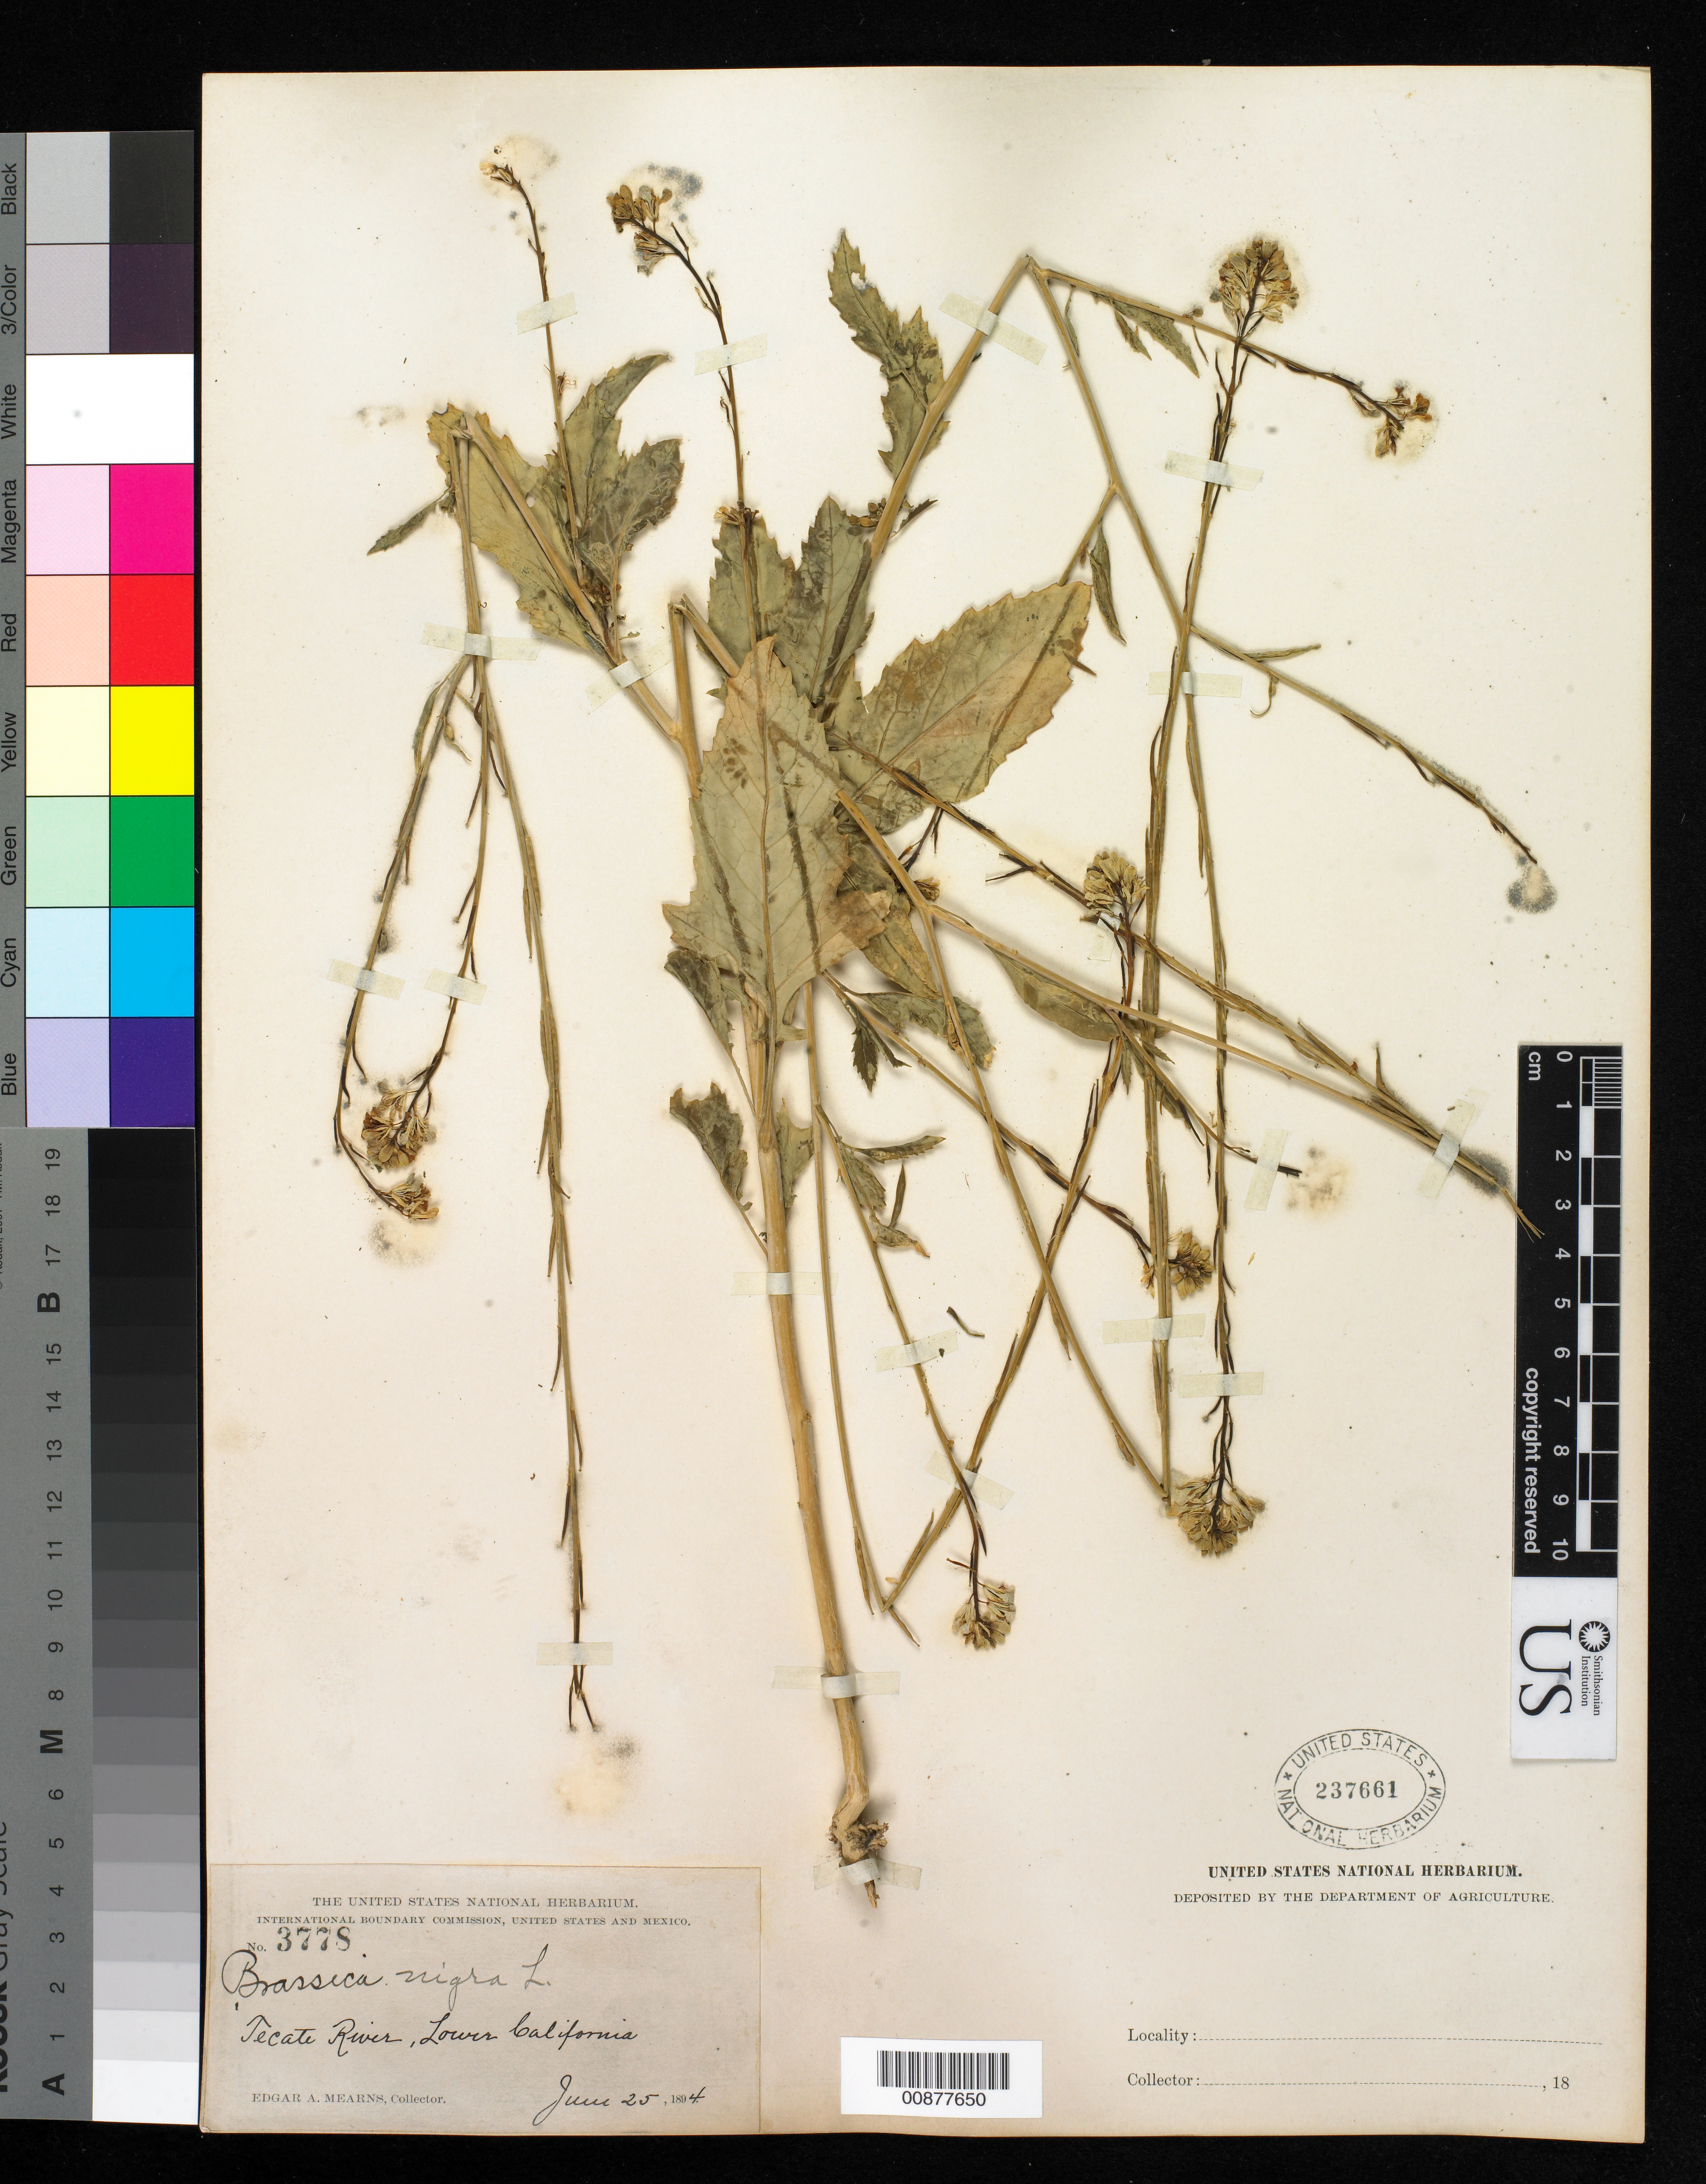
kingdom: Plantae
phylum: Tracheophyta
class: Magnoliopsida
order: Brassicales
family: Brassicaceae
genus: Brassica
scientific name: Brassica nigra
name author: (L.) W.D.J. Koch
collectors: E. A. Mearns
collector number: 3778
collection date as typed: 25 Jun 1894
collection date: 1894-06-25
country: Mexico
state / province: Baja California Norte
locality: Tecate River, Baja California.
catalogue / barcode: US 237661